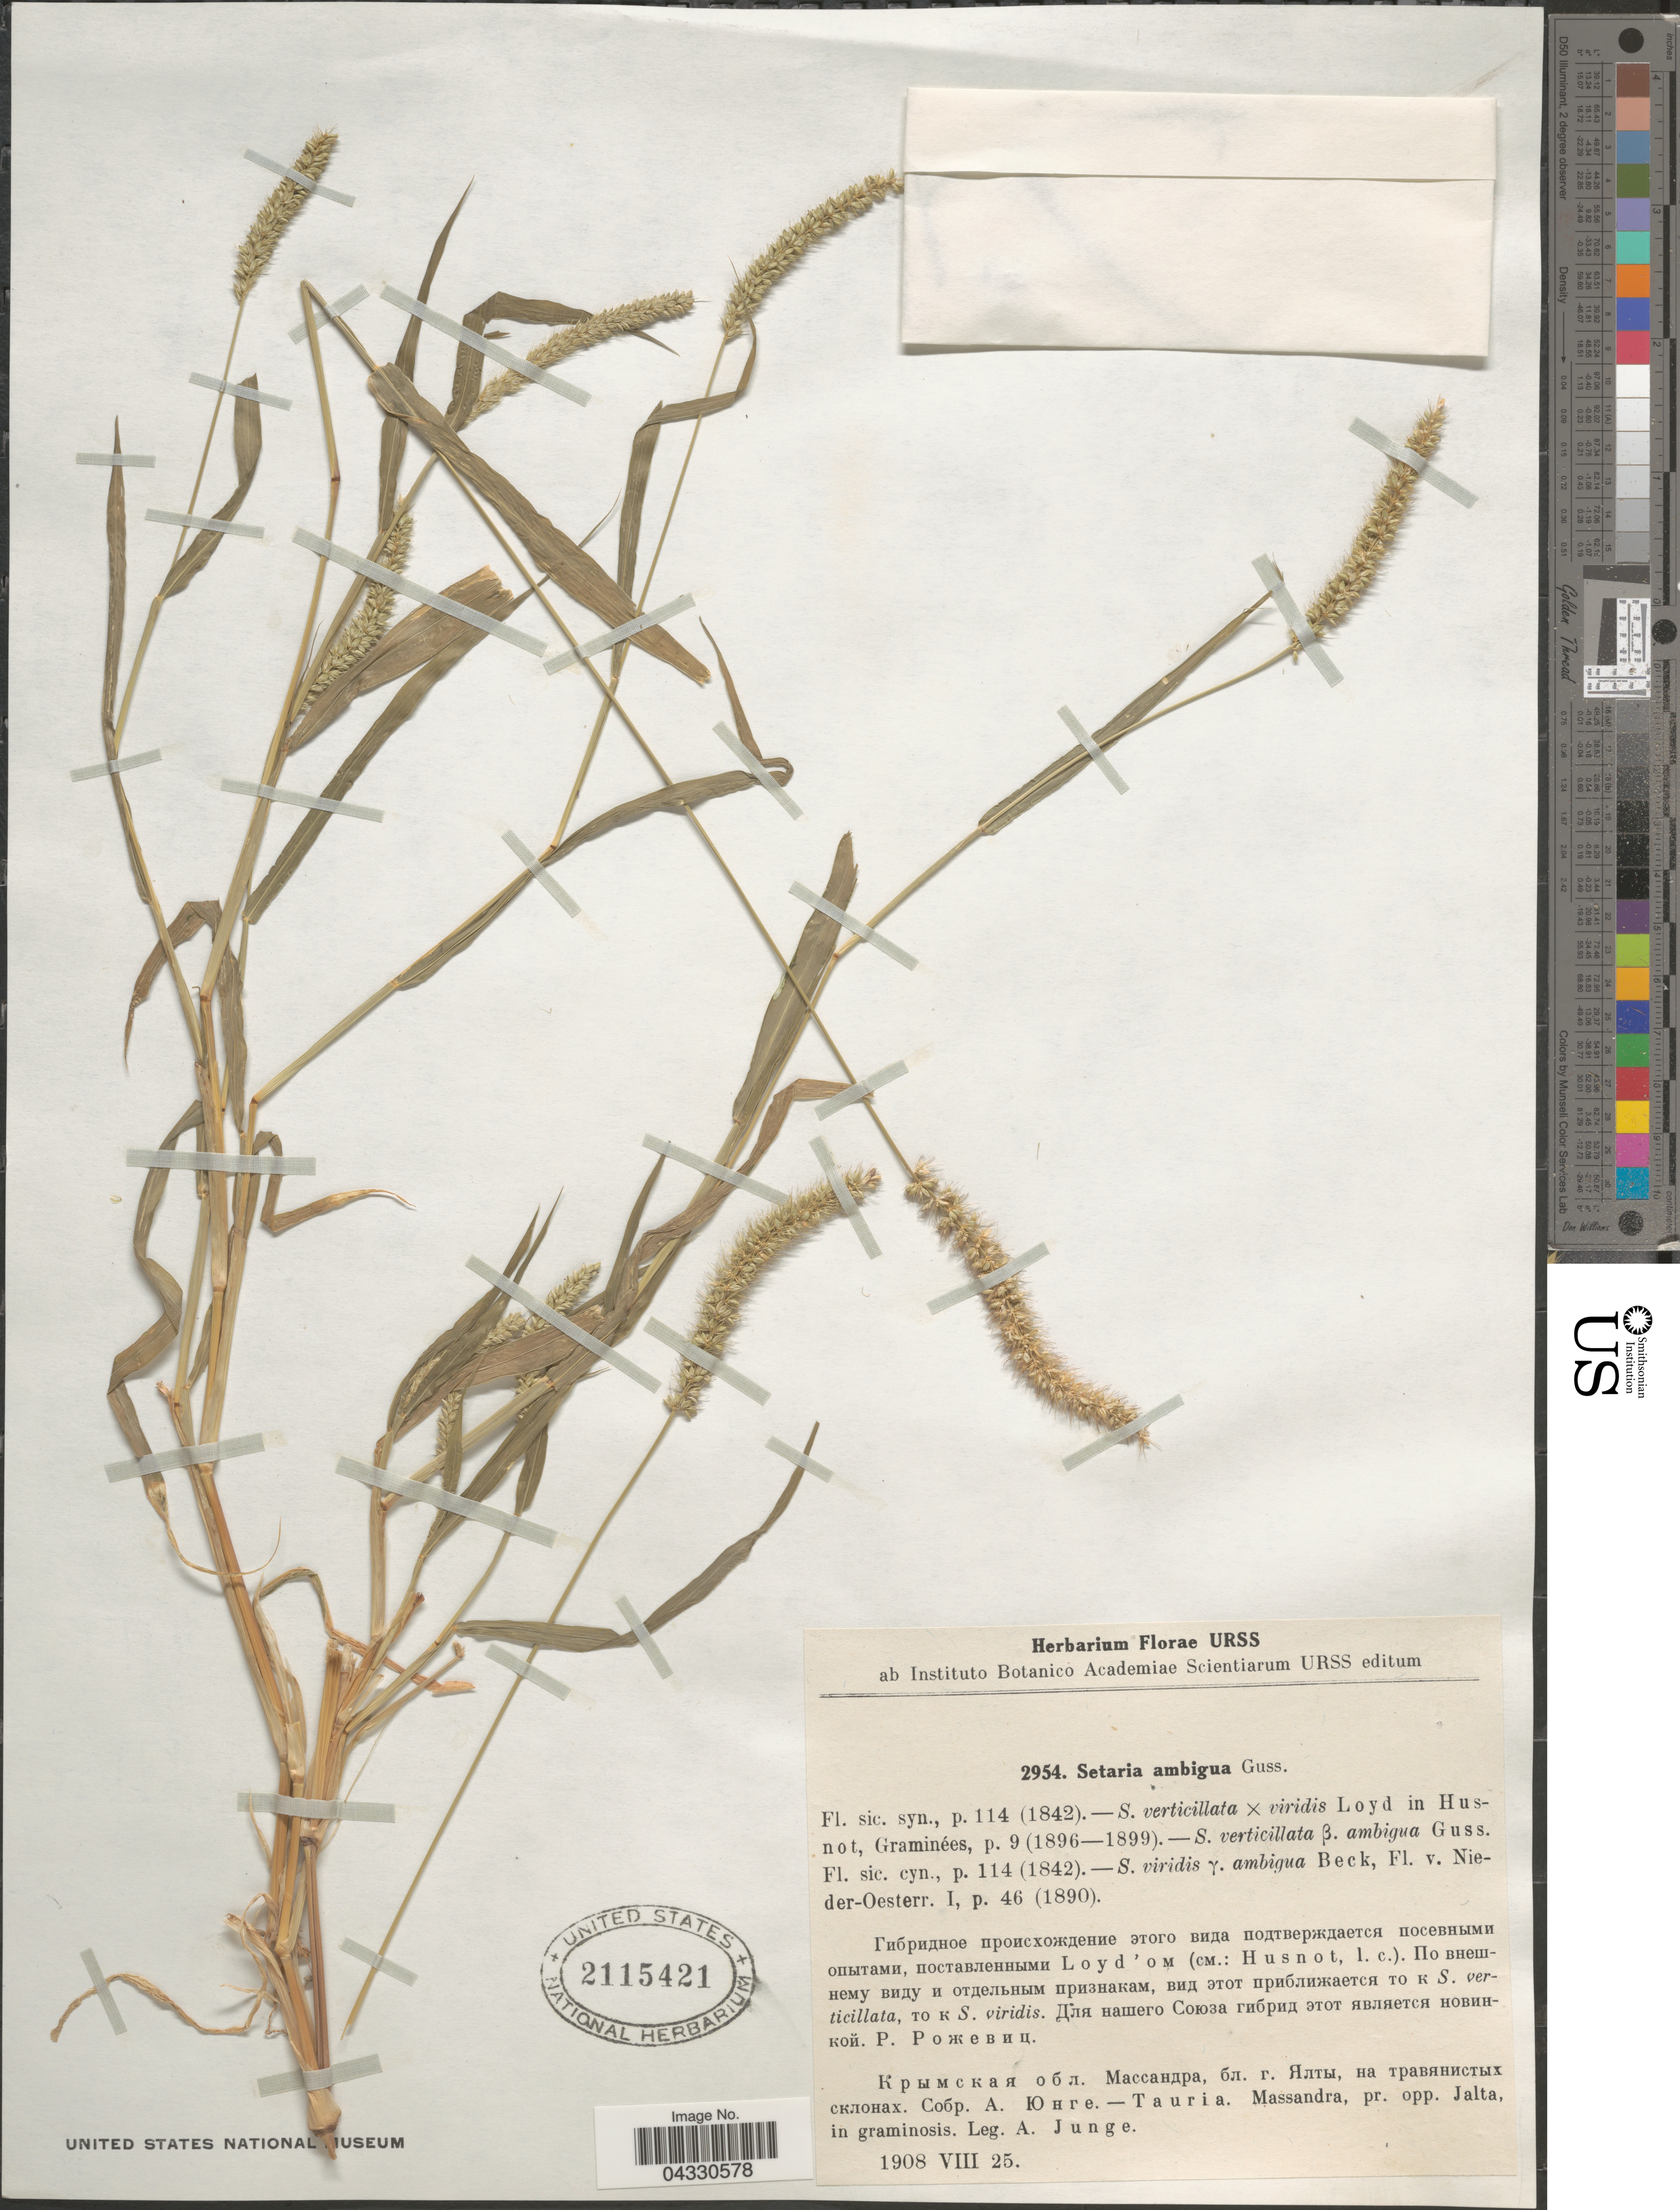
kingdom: Plantae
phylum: Tracheophyta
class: Liliopsida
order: Poales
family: Poaceae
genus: Setaria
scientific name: Setaria viridis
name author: (L.) P. Beauv.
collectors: A. Junge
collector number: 2954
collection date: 1908-08-25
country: Ukraine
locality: Tauria. Massandra, pr. opp. Jalta, in graminosis.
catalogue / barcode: US 2115421